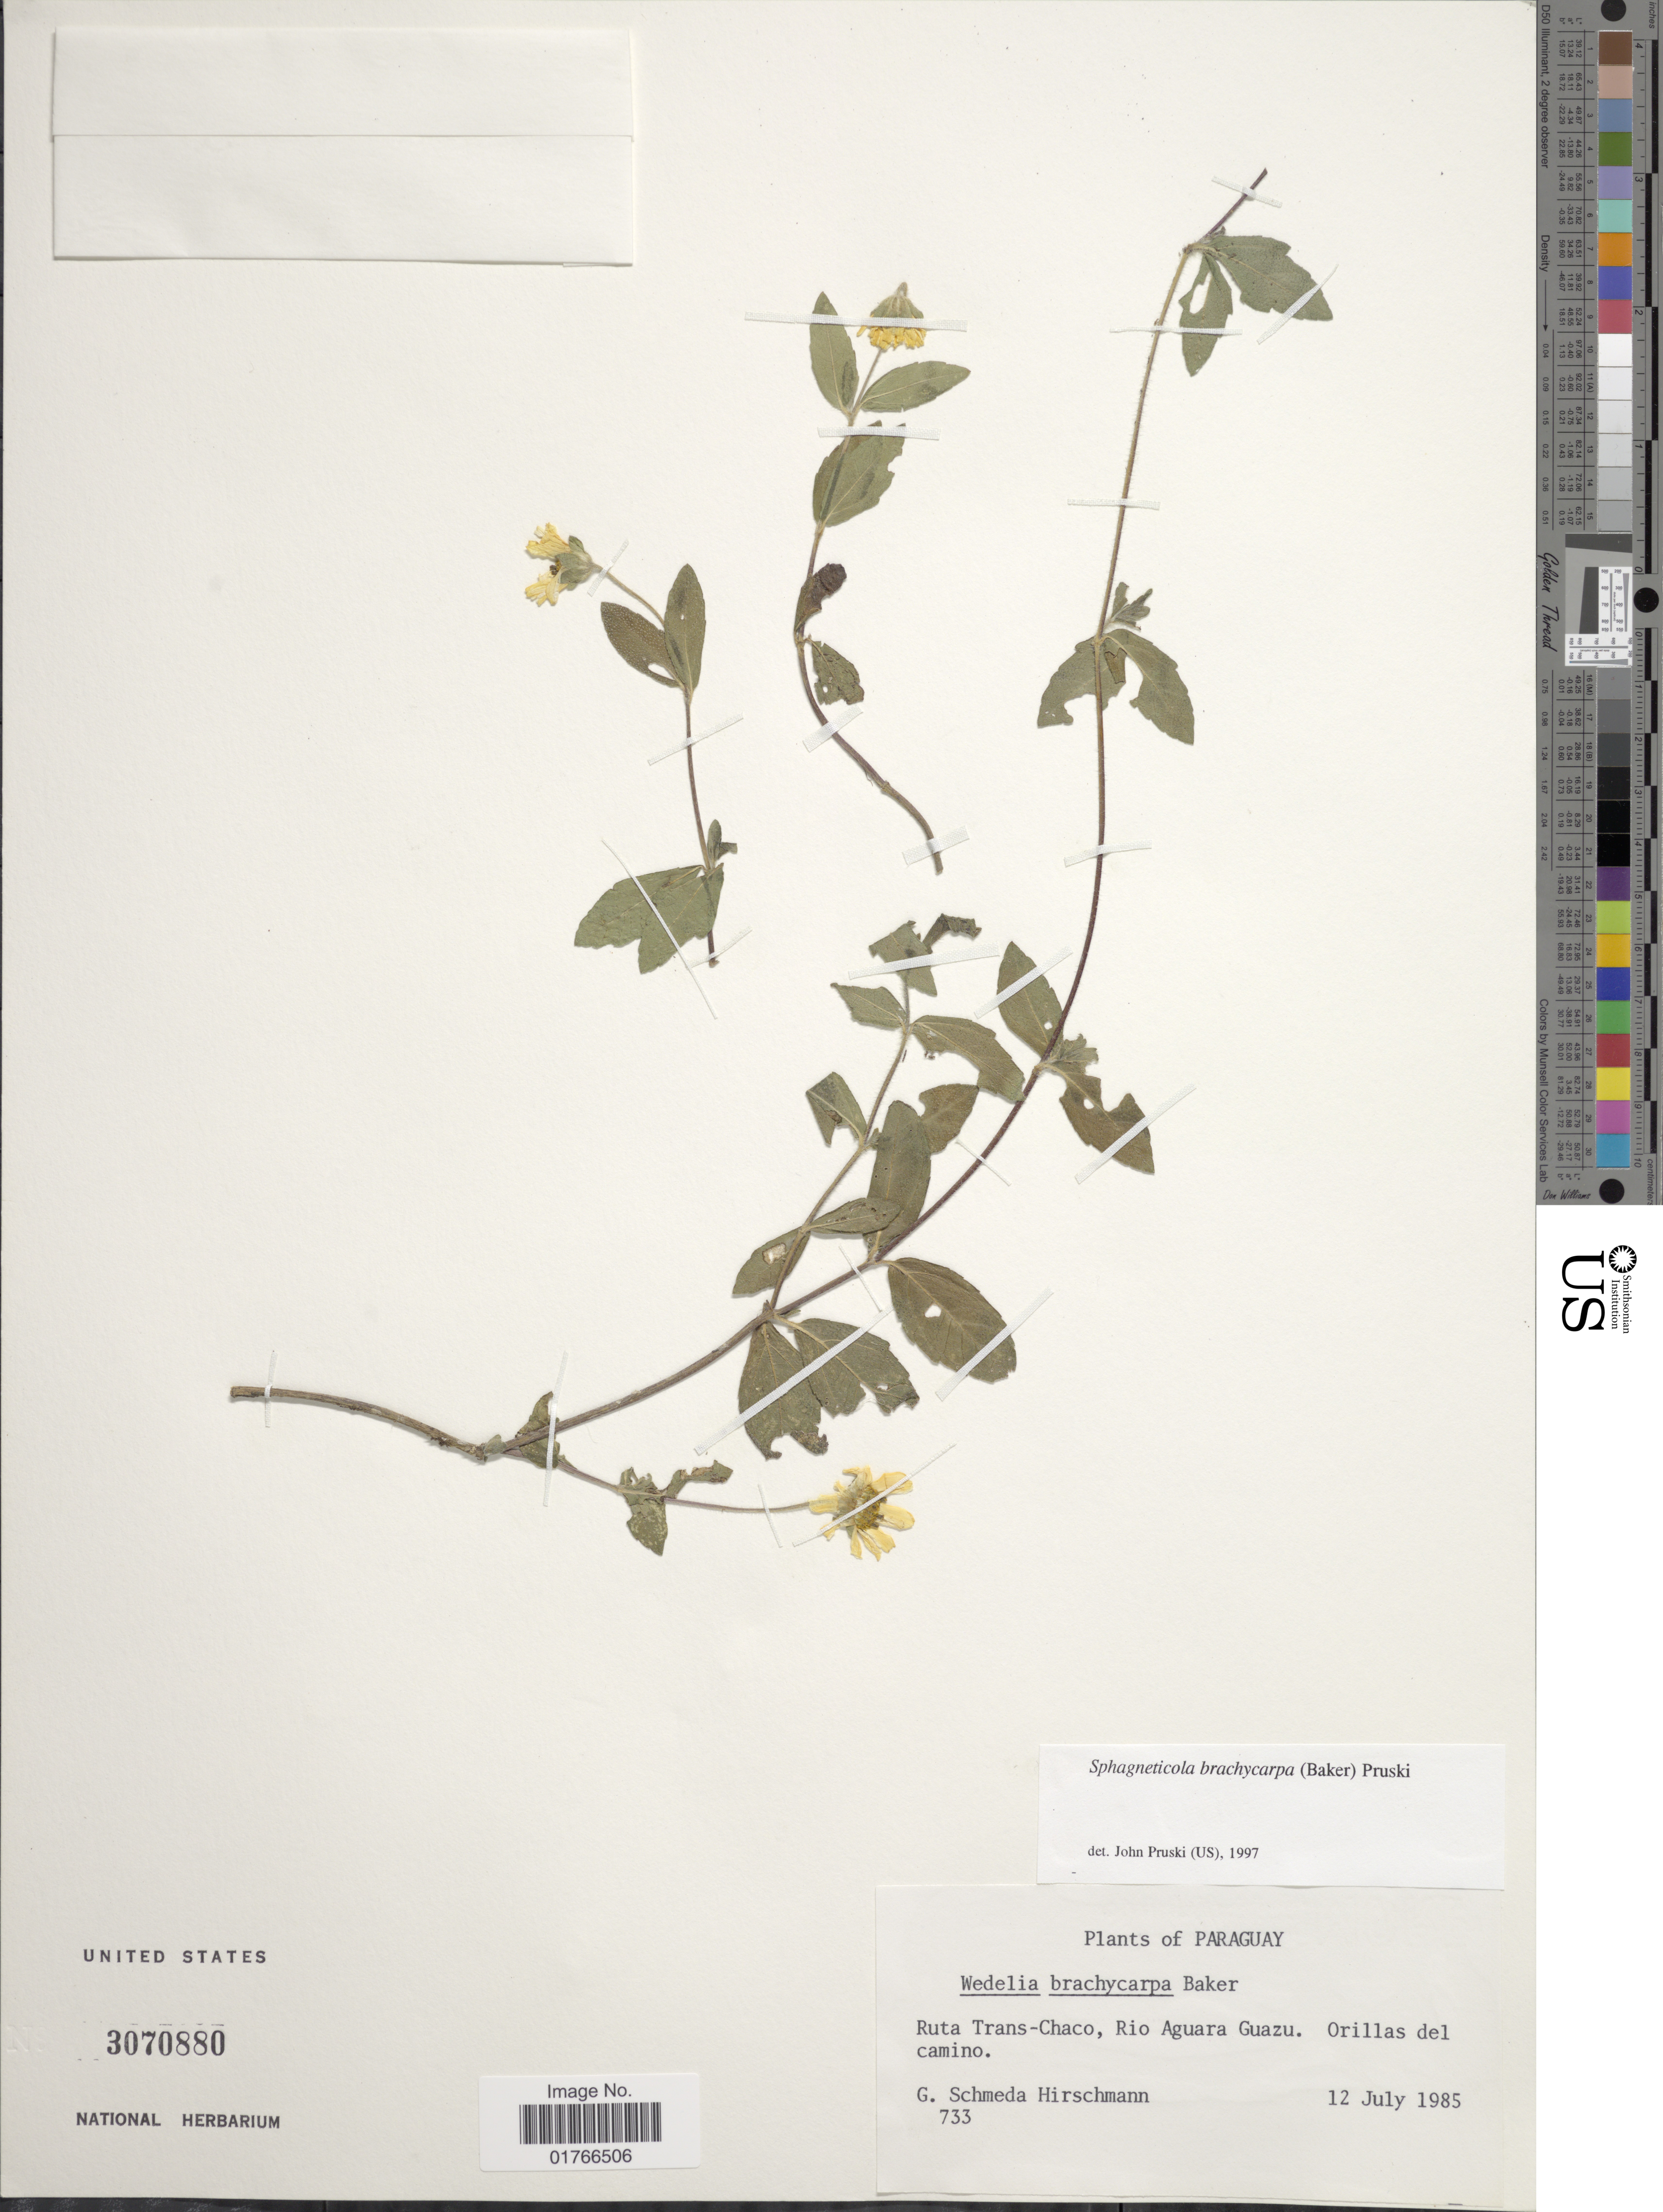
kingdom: Plantae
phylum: Tracheophyta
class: Magnoliopsida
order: Asterales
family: Asteraceae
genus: Sphagneticola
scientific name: Sphagneticola brachycarpa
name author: (Baker) Pruski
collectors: G. Hirschmann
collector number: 733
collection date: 1985-07-12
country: Paraguay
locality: Ruta Trans-Chaco, Rio Aguara Guazu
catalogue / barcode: US 3070880